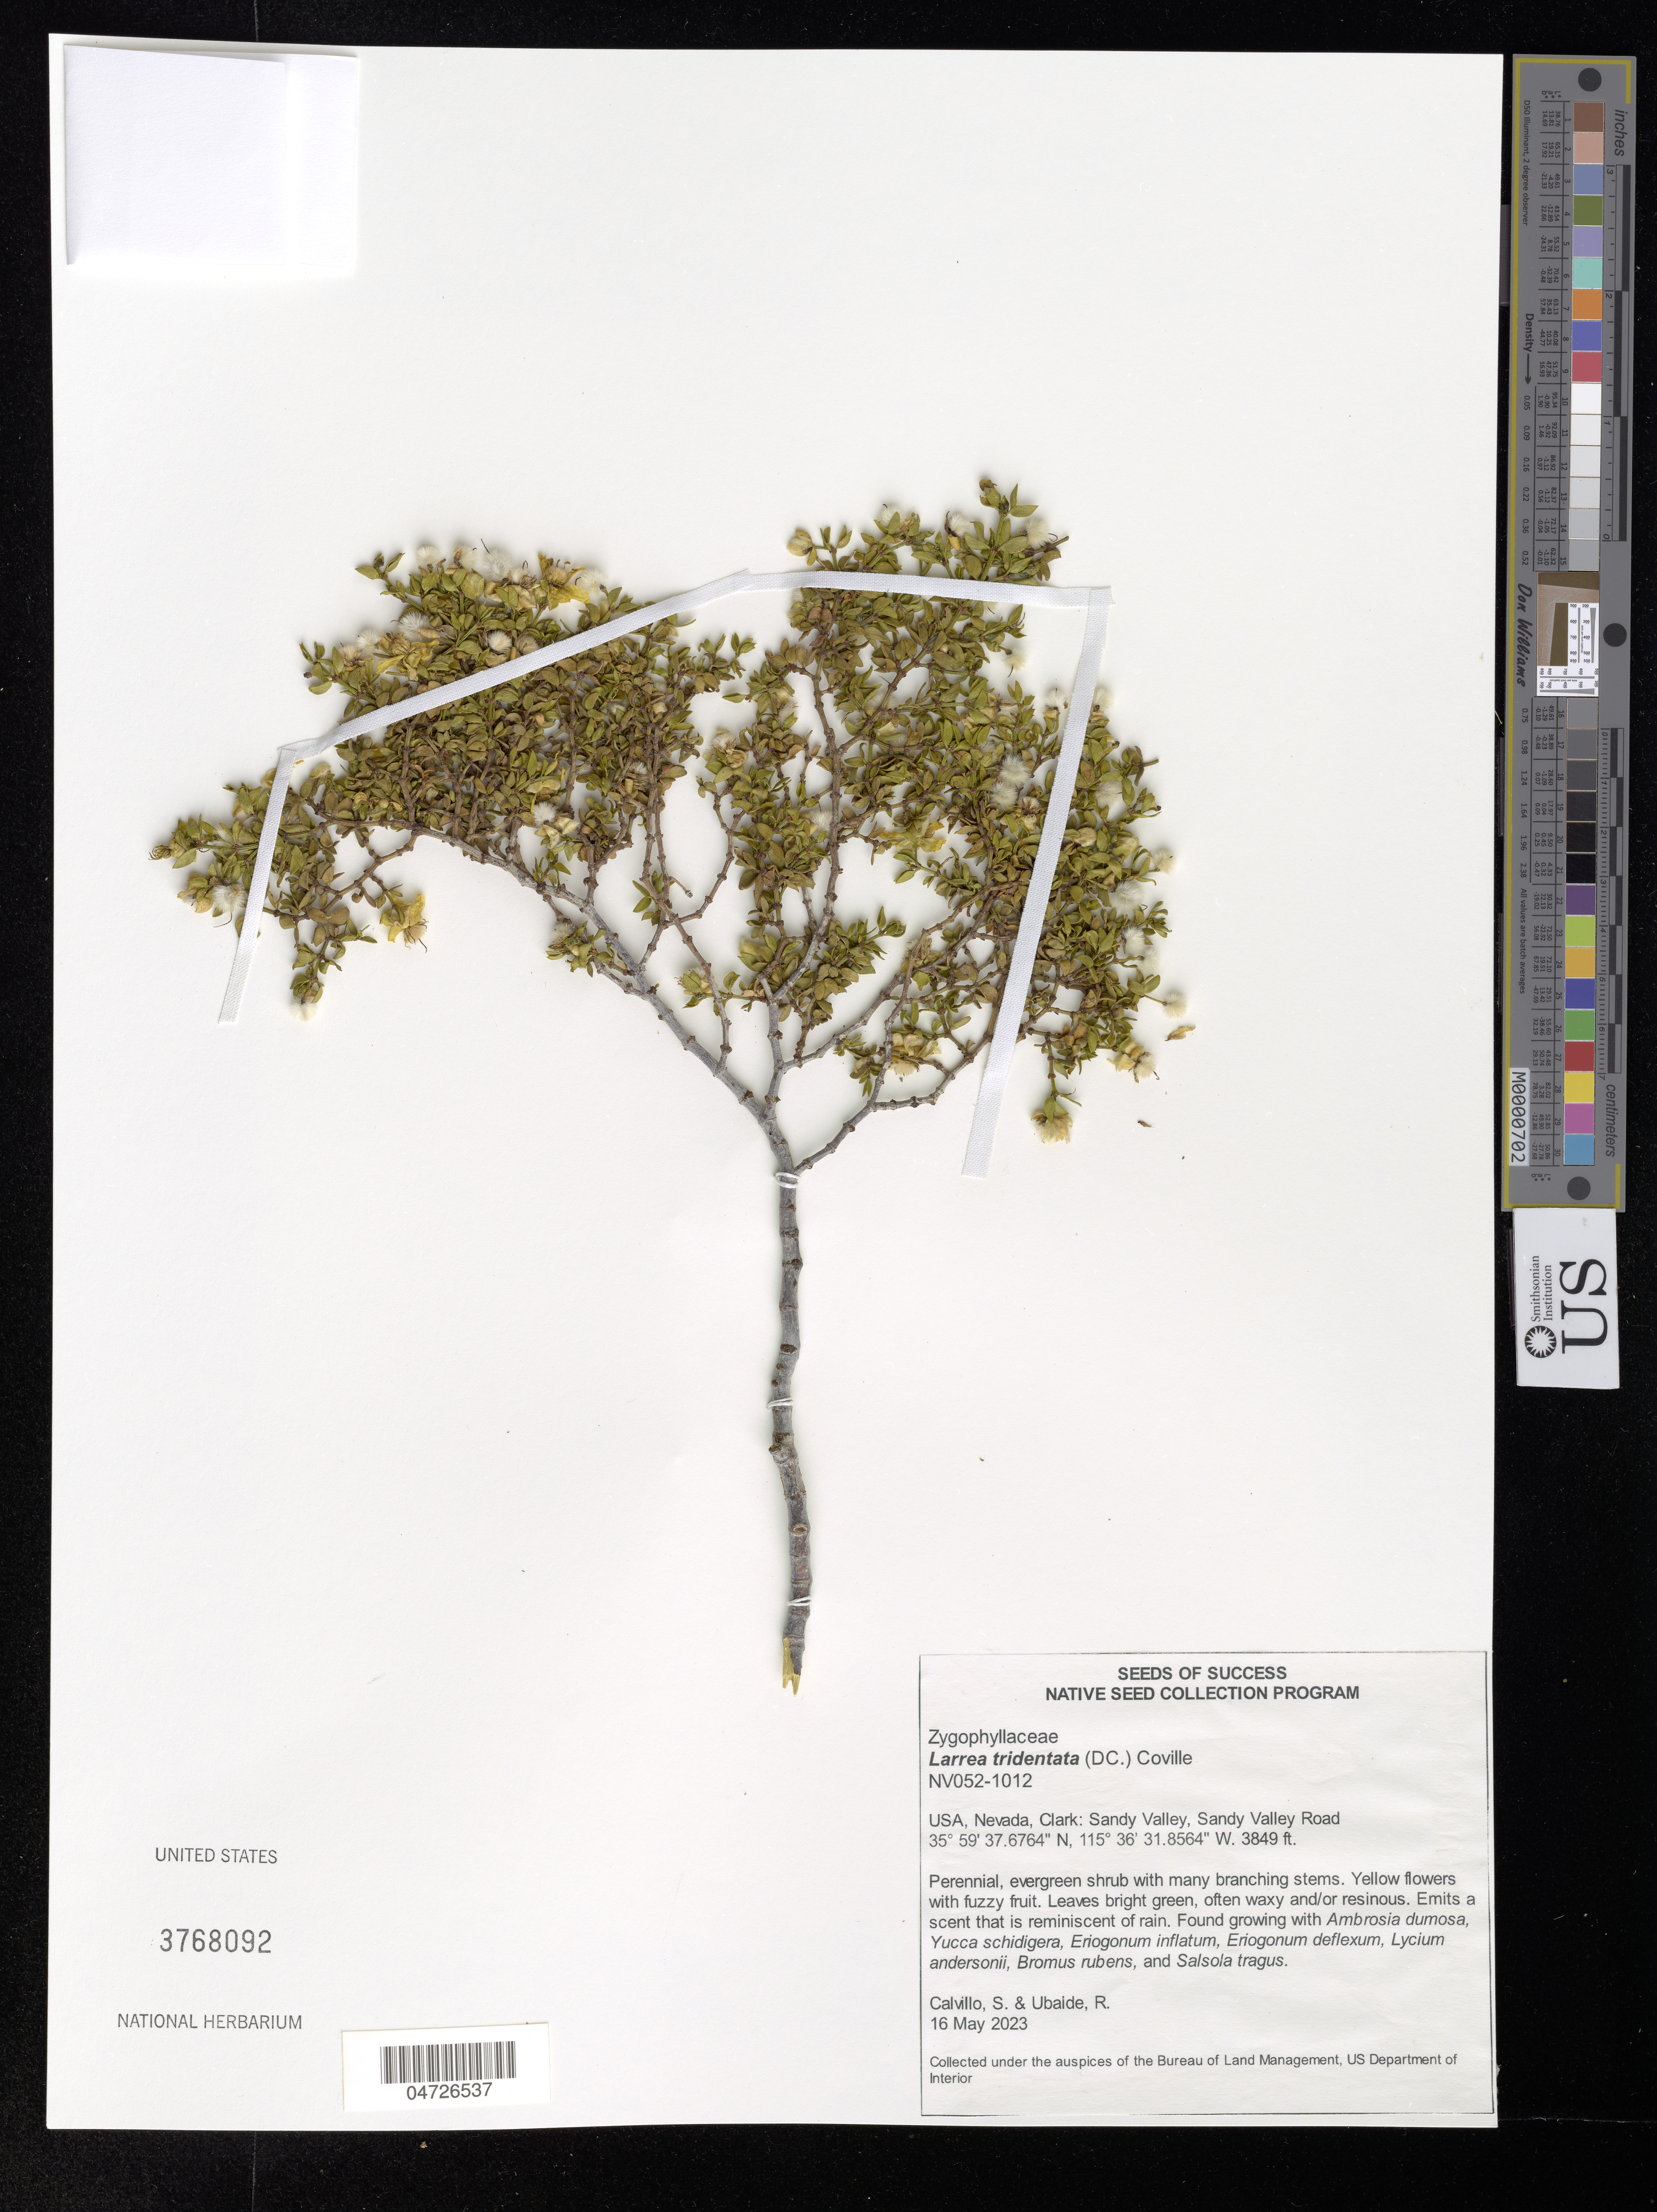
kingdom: Plantae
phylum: Tracheophyta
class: Magnoliopsida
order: Zygophyllales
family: Zygophyllaceae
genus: Larrea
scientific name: Larrea tridentata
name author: (Sessé & Moc. ex DC.) Coville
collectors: S. Calvillo & R. Ubalde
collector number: NV052-1012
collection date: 2023-05-16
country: United States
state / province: Nevada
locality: Clark: Sandy Valley, Sandy Valley Road.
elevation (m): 1173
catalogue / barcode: US 3768092